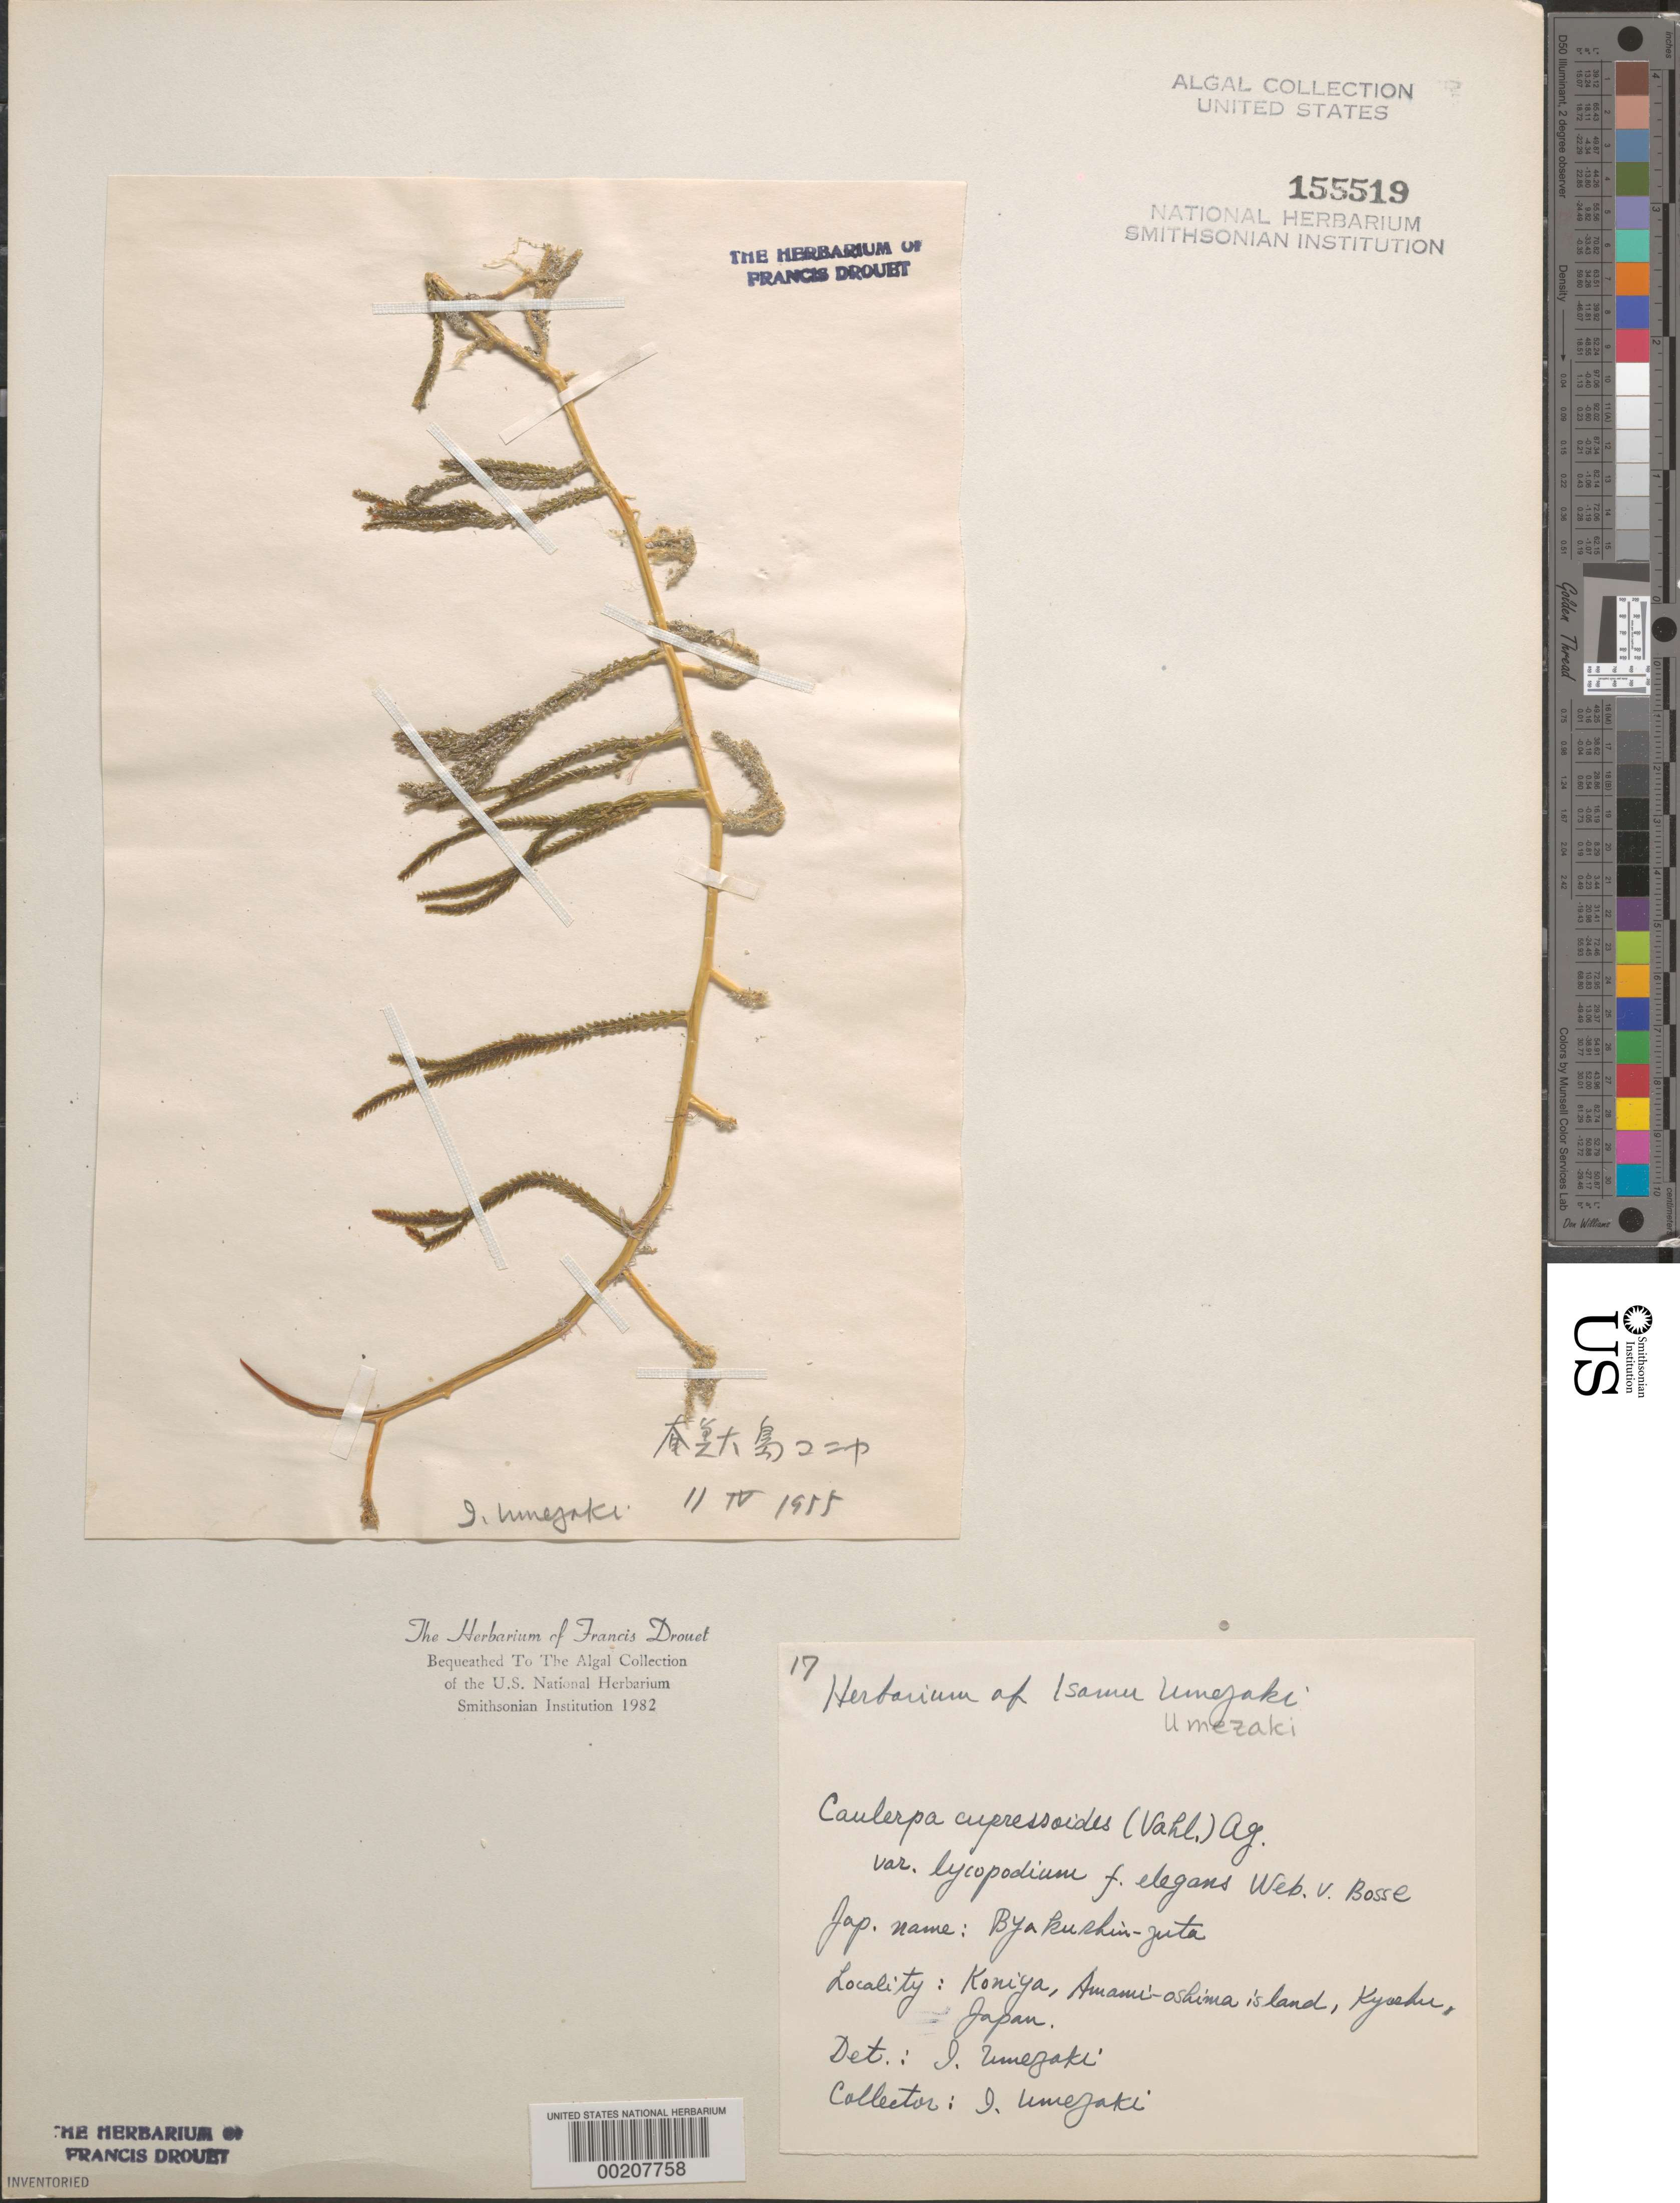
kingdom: Plantae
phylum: Chlorophyta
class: Ulvophyceae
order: Bryopsidales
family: Caulerpaceae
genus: Caulerpa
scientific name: Caulerpa urvilleana var. typica forma elegans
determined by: Umezaki, I.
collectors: I. Umezaki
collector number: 17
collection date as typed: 11 Apr 1955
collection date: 1955-04-11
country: Japan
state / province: Kagosima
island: Amami Oshima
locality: Koniya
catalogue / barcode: US 155519